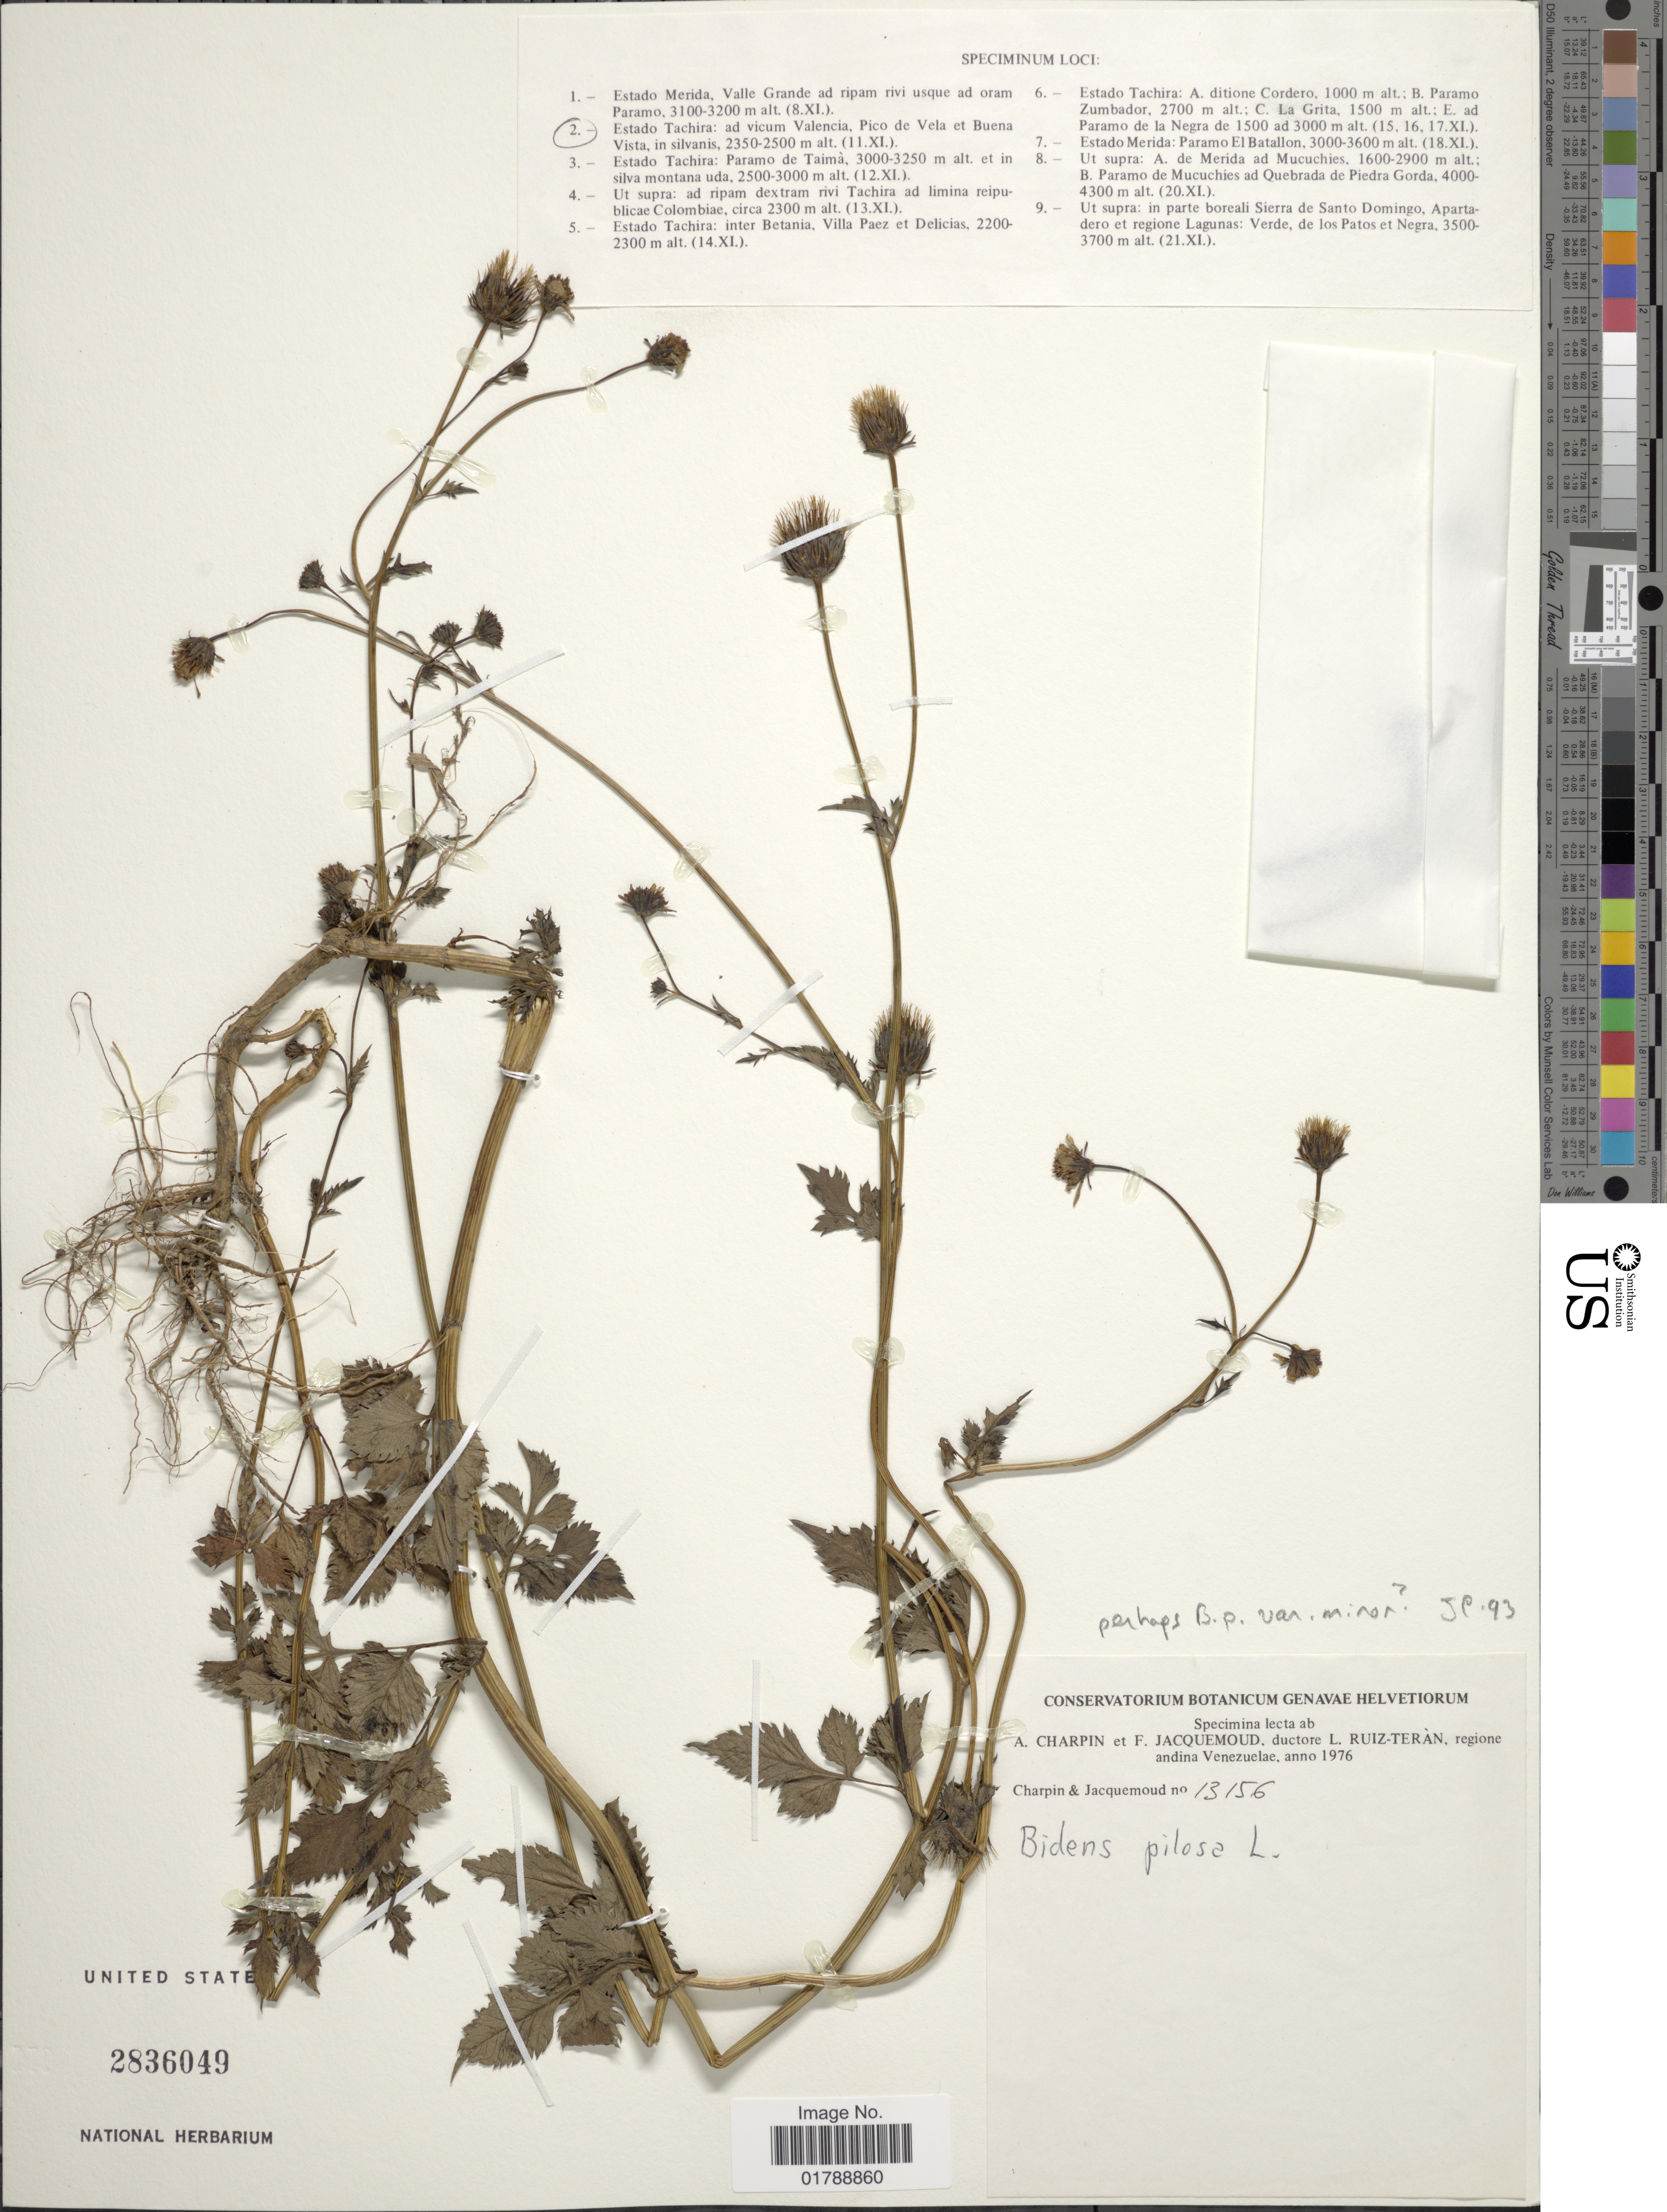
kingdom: Plantae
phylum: Tracheophyta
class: Magnoliopsida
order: Asterales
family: Asteraceae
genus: Bidens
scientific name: Bidens pilosa var. minor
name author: (Blume) Sherff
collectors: A. Charpin & F. Jacquemoud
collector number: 13156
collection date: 1976-11-11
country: Venezuela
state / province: Tachira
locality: Ad vicum Valencia, Pico de Vela et Buena Vista, in silvanis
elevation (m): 2350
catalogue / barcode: US 2836049